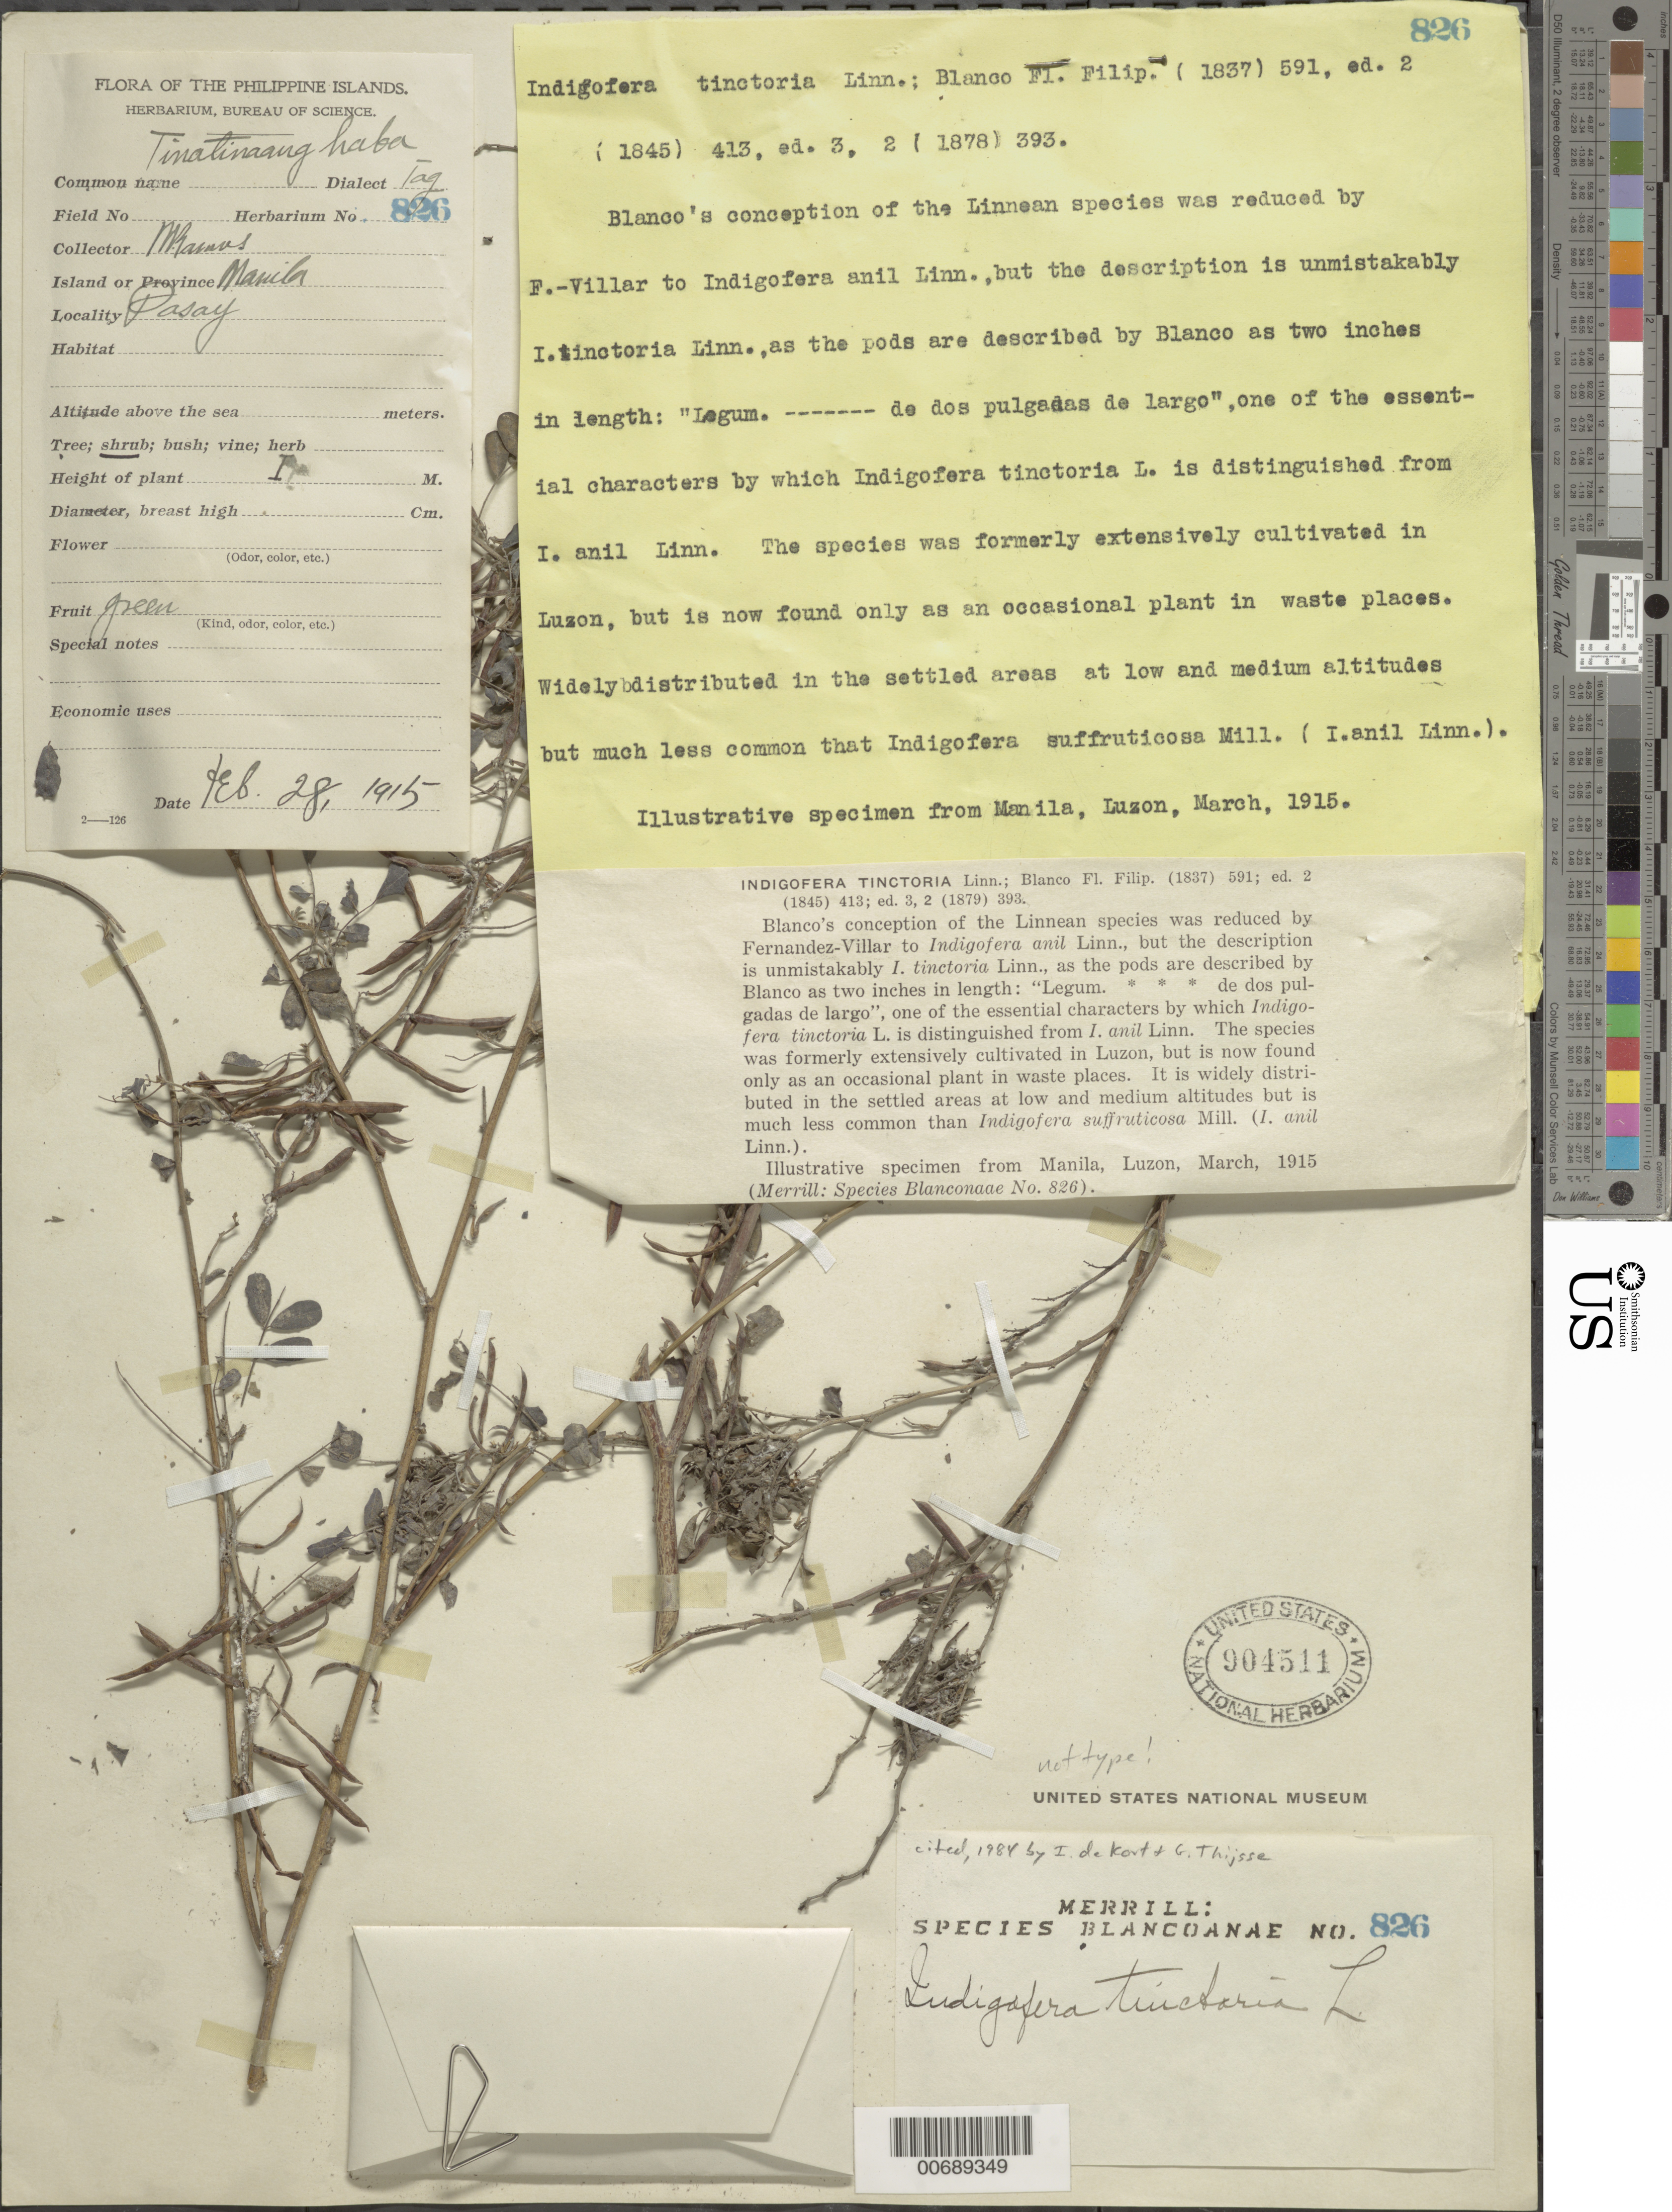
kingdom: Plantae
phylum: Tracheophyta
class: Magnoliopsida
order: Fabales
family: Fabaceae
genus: Indigofera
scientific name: Indigofera tinctoria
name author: L.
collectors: M. Ramos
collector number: Sp. Blancoan. 0826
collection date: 1915-03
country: Philippines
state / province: National Capital Region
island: Luzon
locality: Manila, Pasay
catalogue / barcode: US 904511